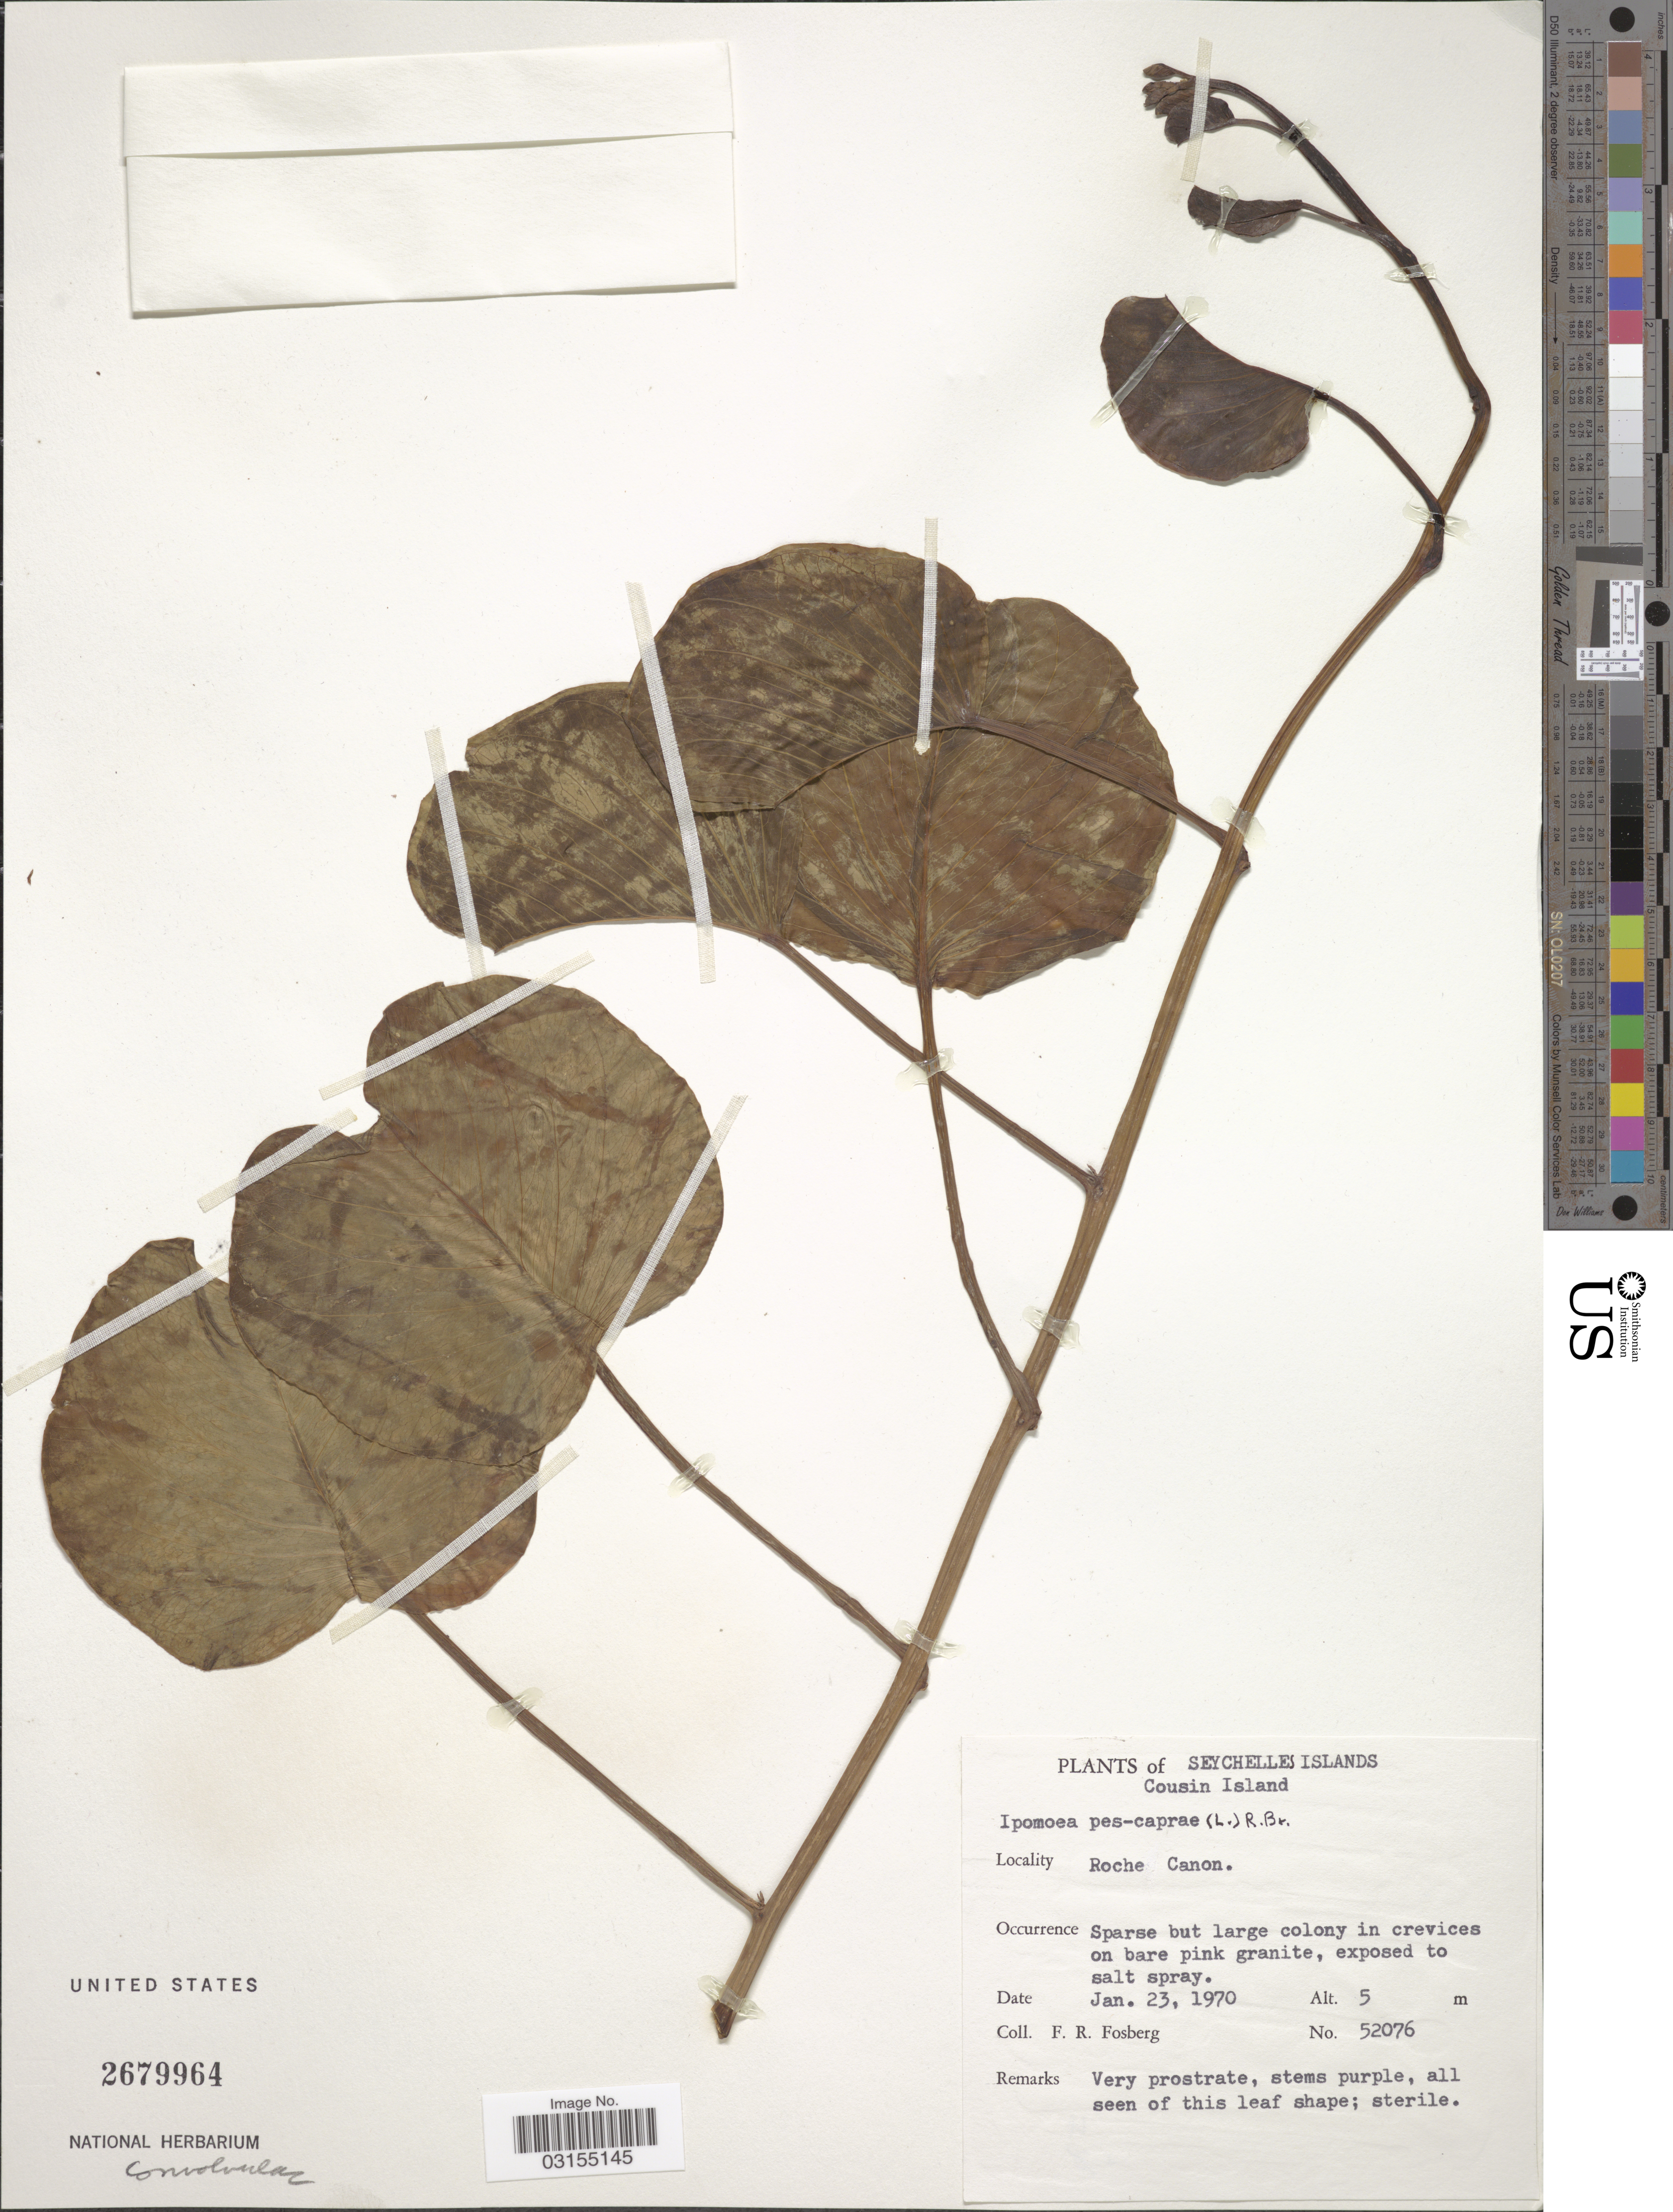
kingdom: Plantae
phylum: Tracheophyta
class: Magnoliopsida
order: Solanales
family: Convolvulaceae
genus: Ipomoea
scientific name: Ipomoea pes-caprae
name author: (L.) R. Br.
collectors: F. R. Fosberg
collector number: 52076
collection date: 1970-01-23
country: Seychelles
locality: Seychelles Islands, Cousin Island. Roche Canon.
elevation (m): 5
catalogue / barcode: US 2679964